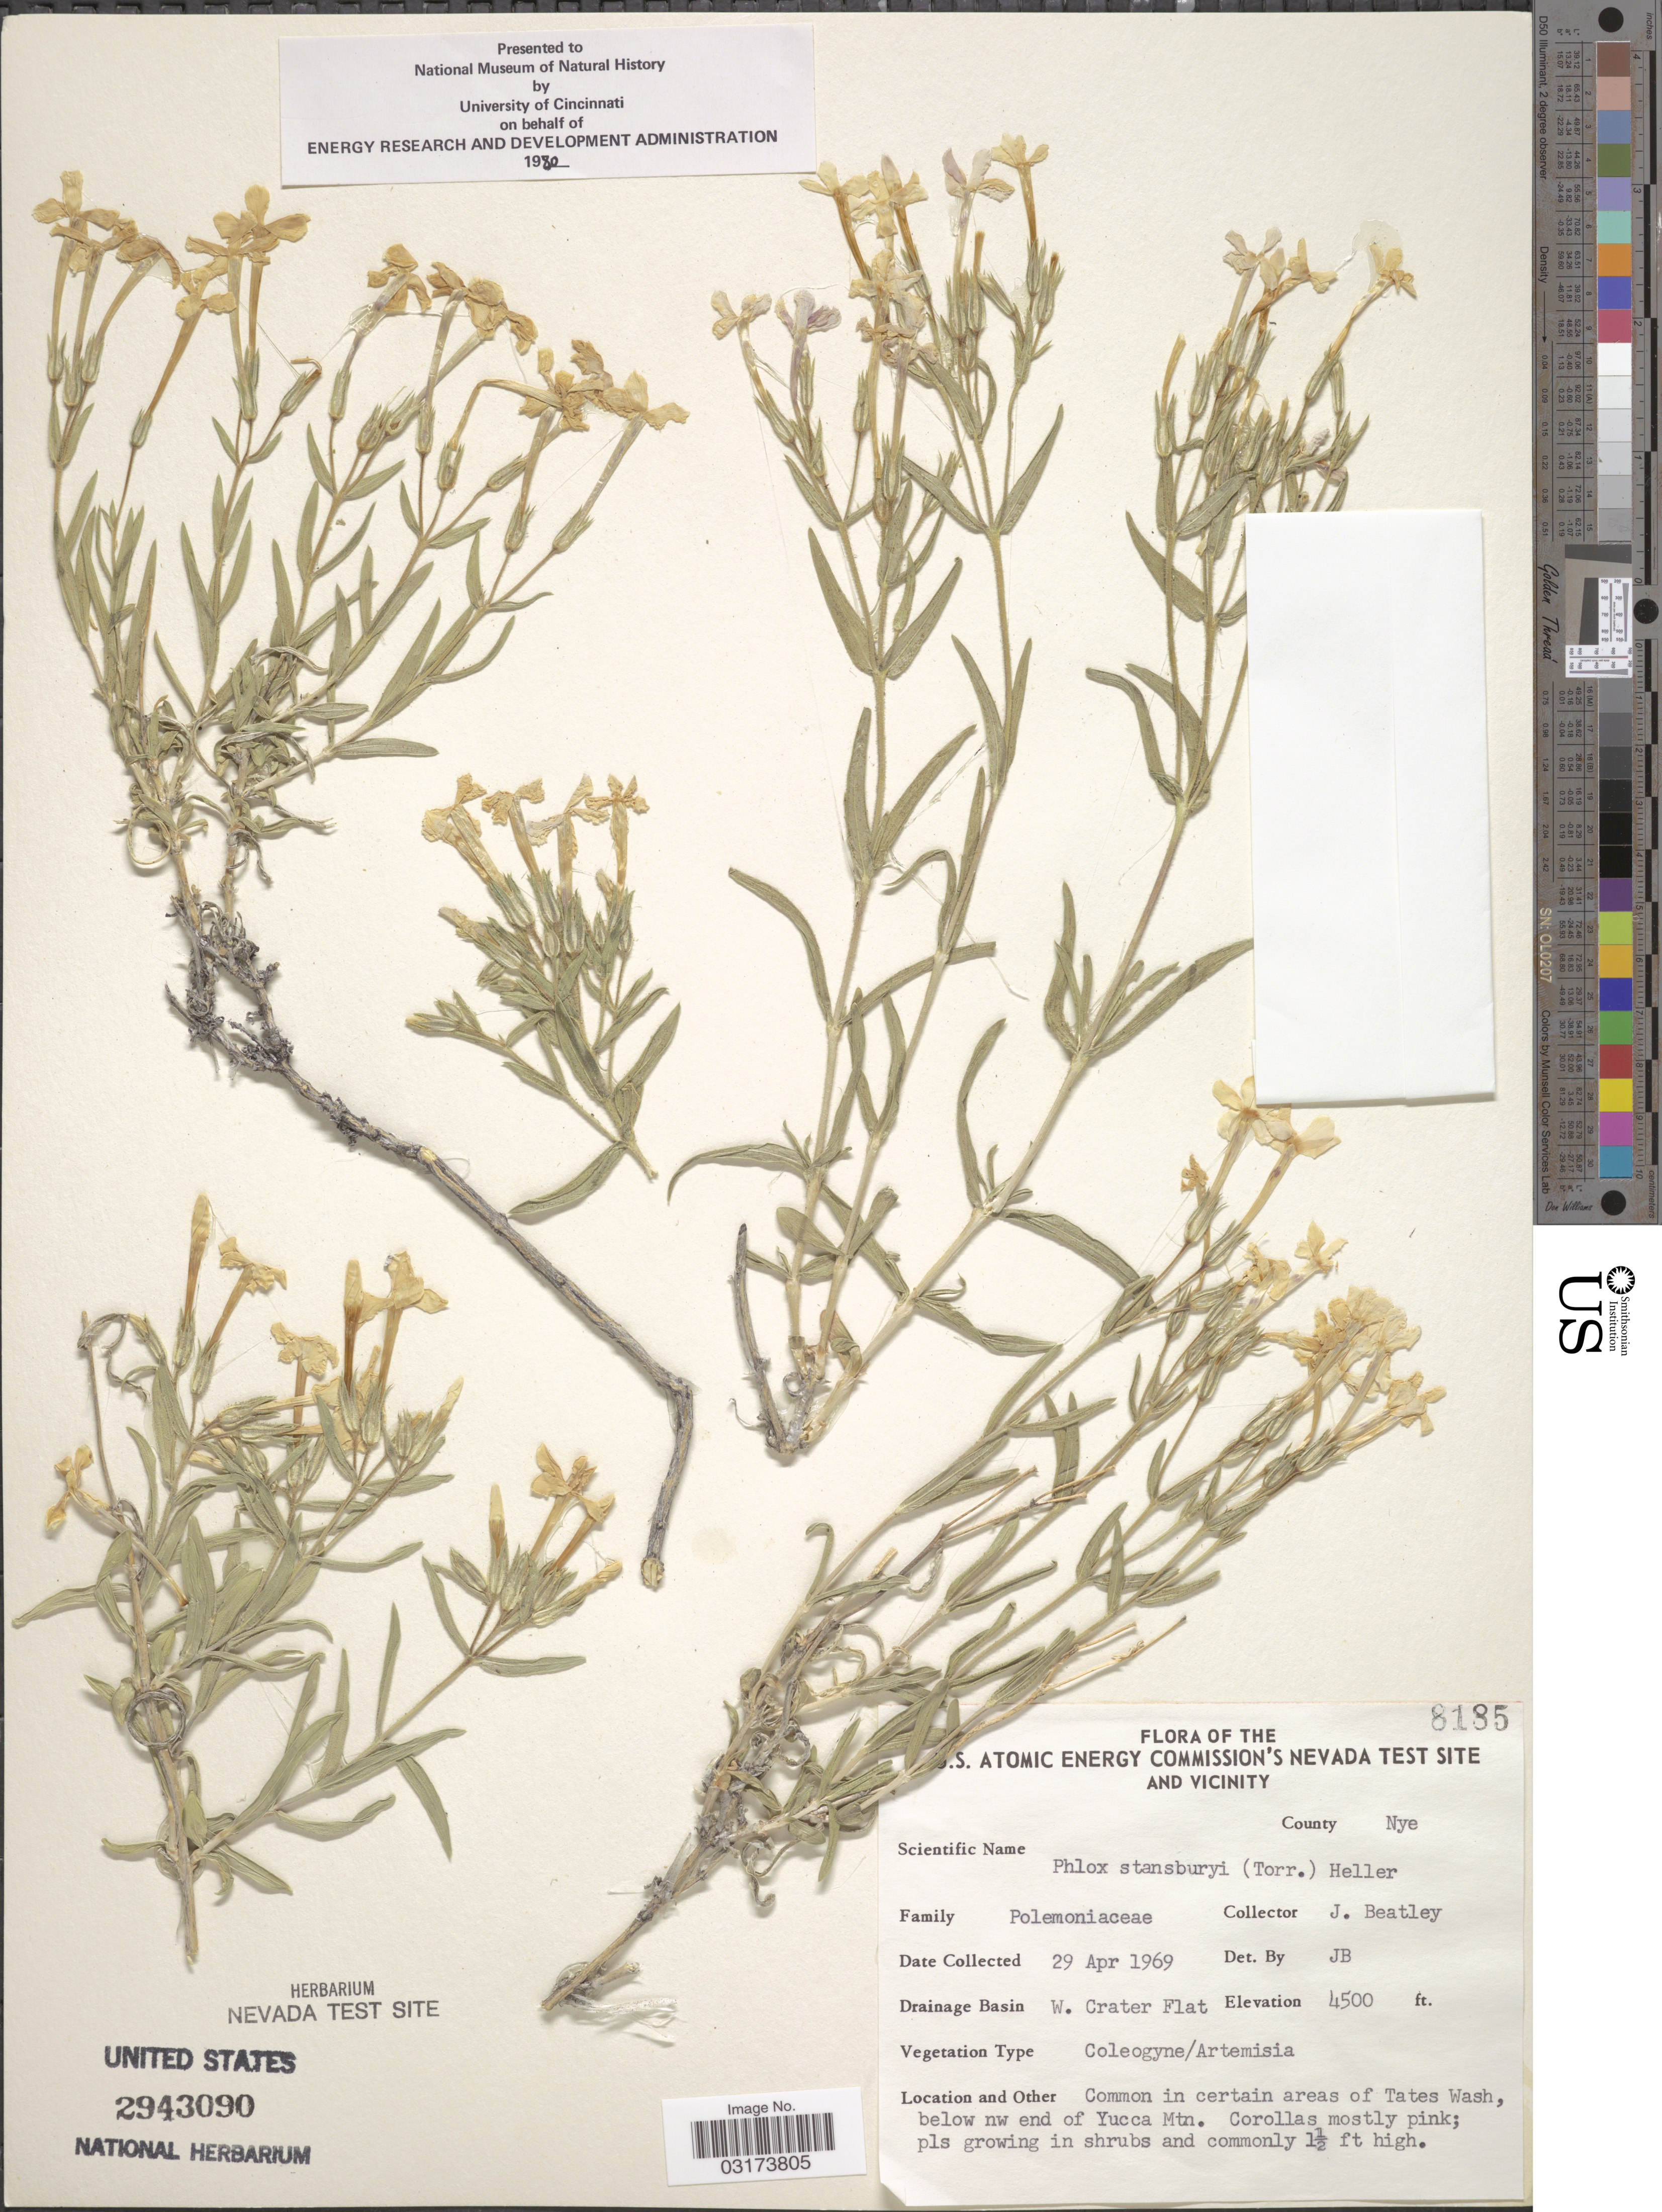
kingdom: Plantae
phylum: Tracheophyta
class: Magnoliopsida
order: Ericales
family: Polemoniaceae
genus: Phlox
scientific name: Phlox stansburyi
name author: (Torr.) A. Heller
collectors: J. C. Beatley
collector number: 8185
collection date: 1969-04-29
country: United States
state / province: Nevada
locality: U.S. Atomic Energy Commision's Nevada Test Site and Vicinity. County Nye. Drainage W. Crater Flat. In certain areas of Tates Wash, below nw end of Yucca Mtn.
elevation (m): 1372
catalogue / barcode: US 2943090